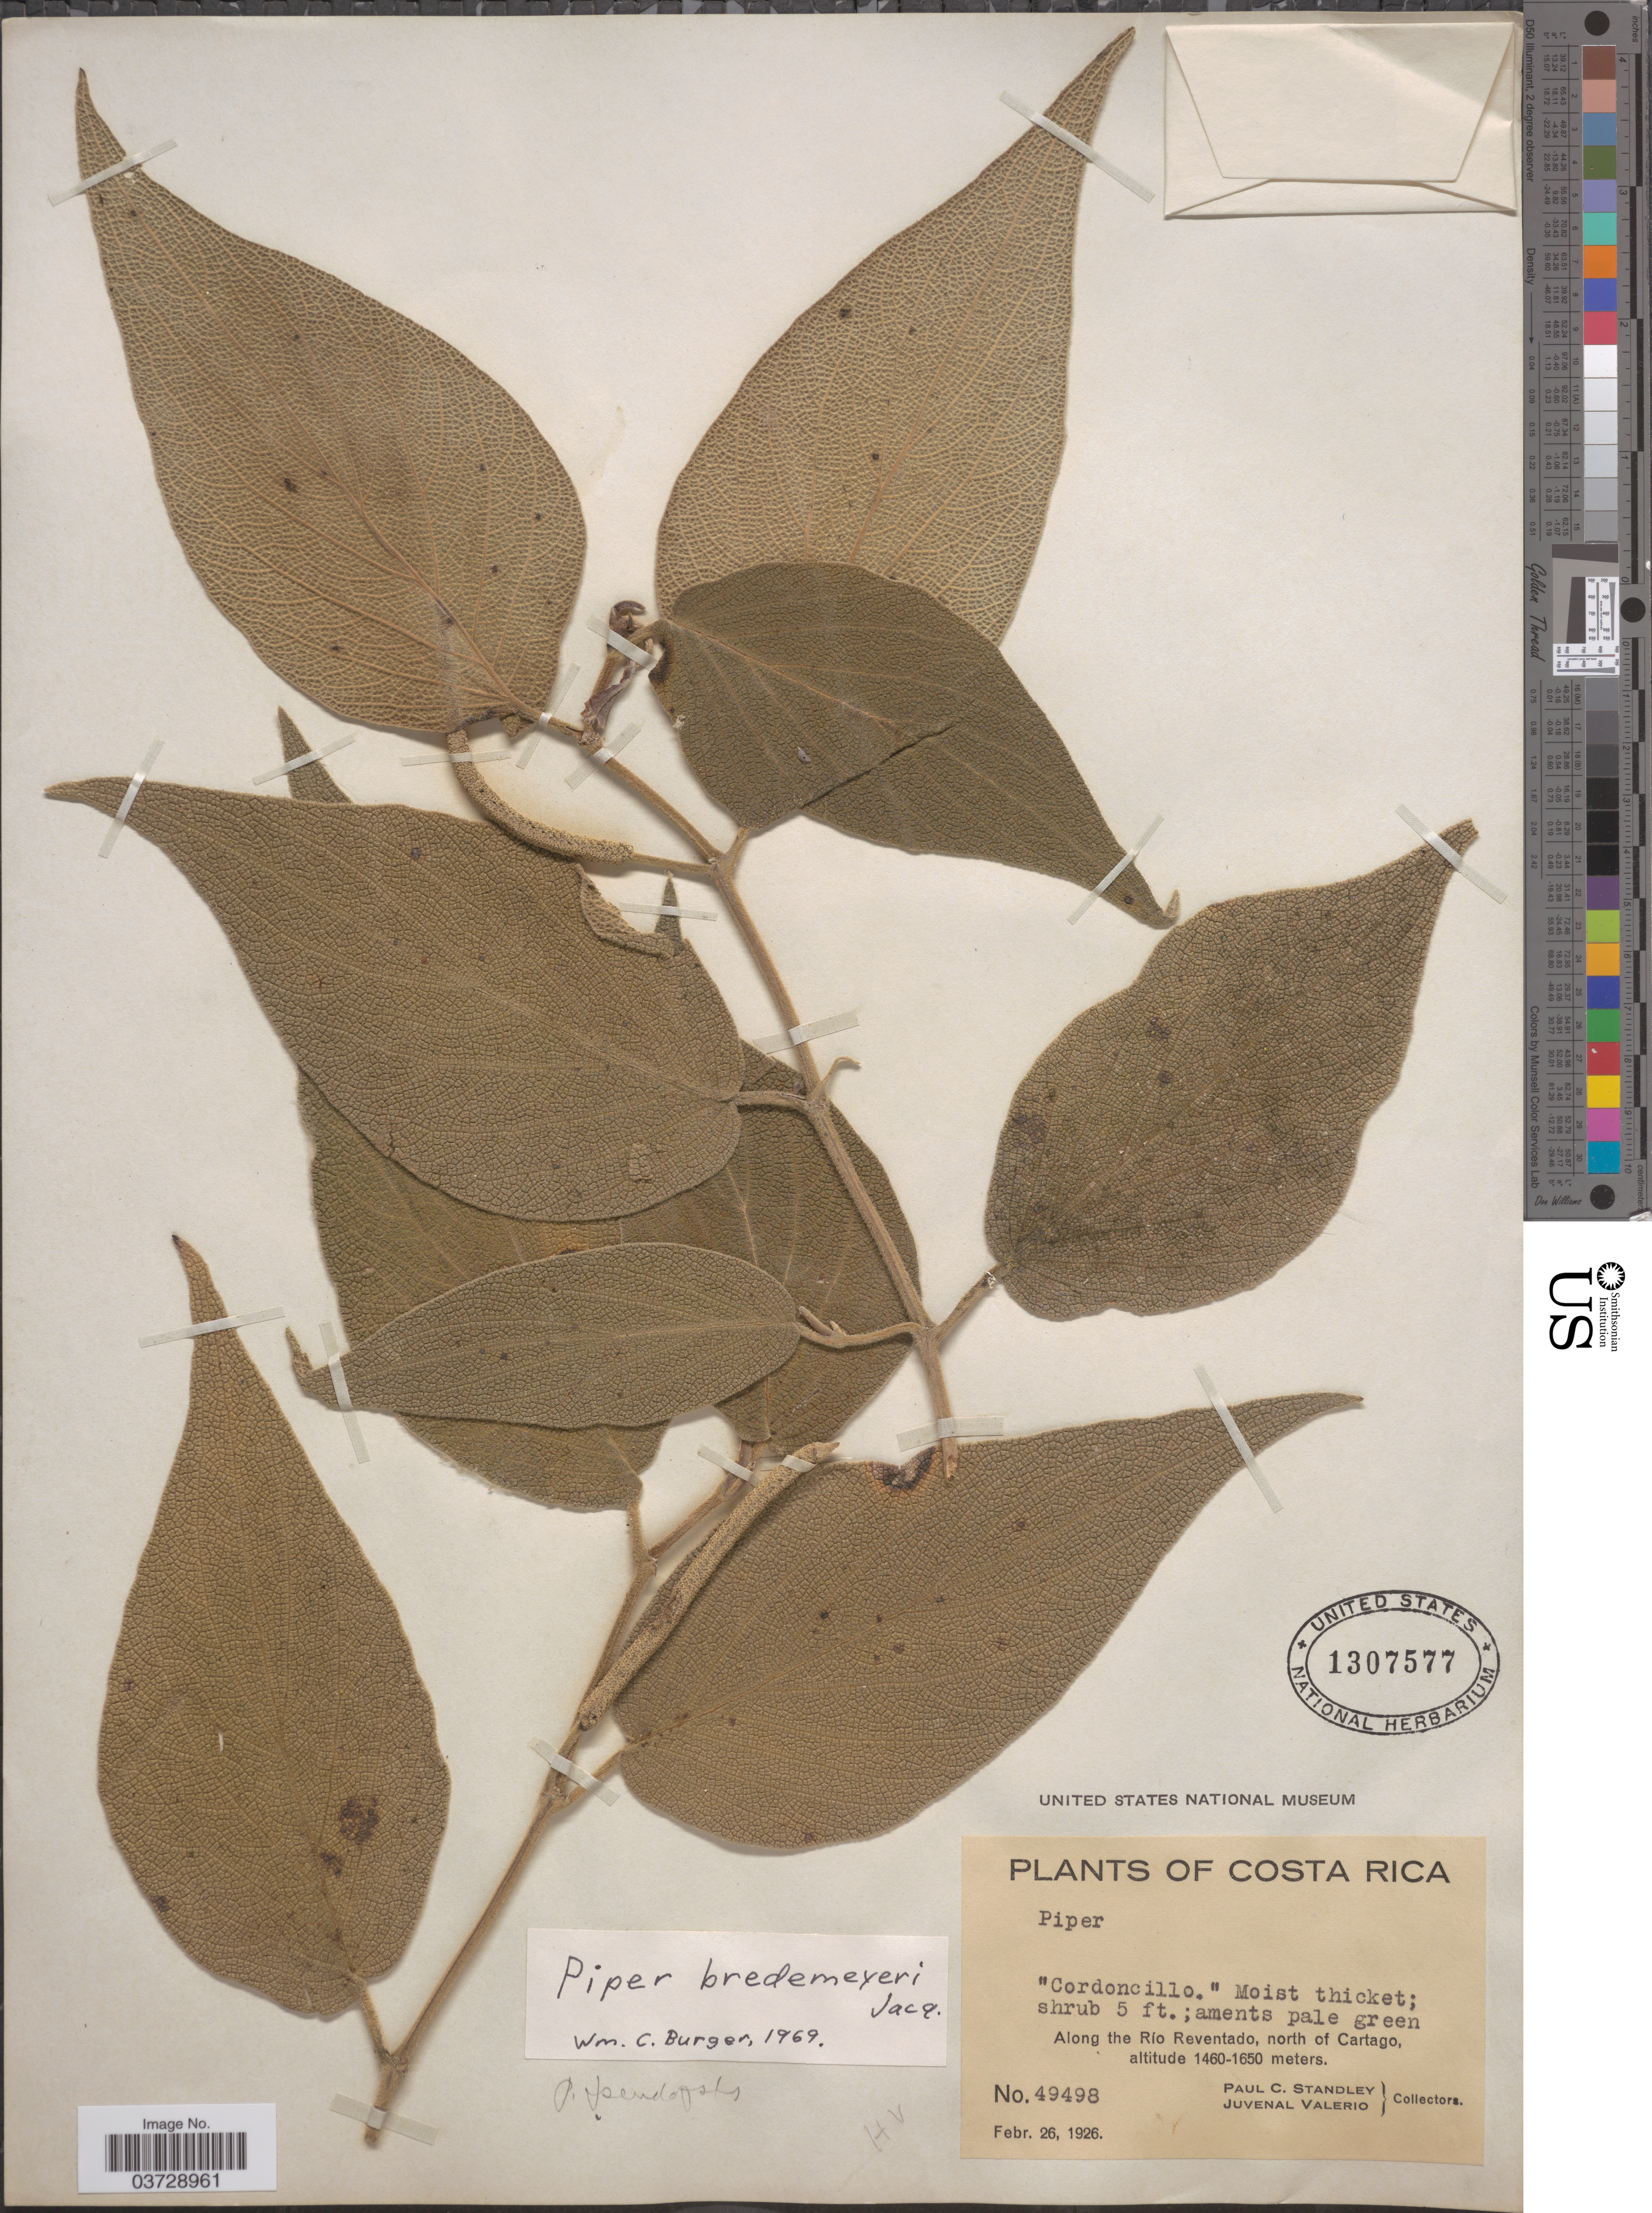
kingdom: Plantae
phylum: Tracheophyta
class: Magnoliopsida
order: Piperales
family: Piperaceae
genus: Piper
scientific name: Piper bredemeyeri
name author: J. Jacq.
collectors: P. C. Standley & J. Valerio R.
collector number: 49498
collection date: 1926-02-26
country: Costa Rica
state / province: Cartago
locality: Along the Río Reventado, north of Cartago.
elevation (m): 1460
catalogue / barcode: US 1307577